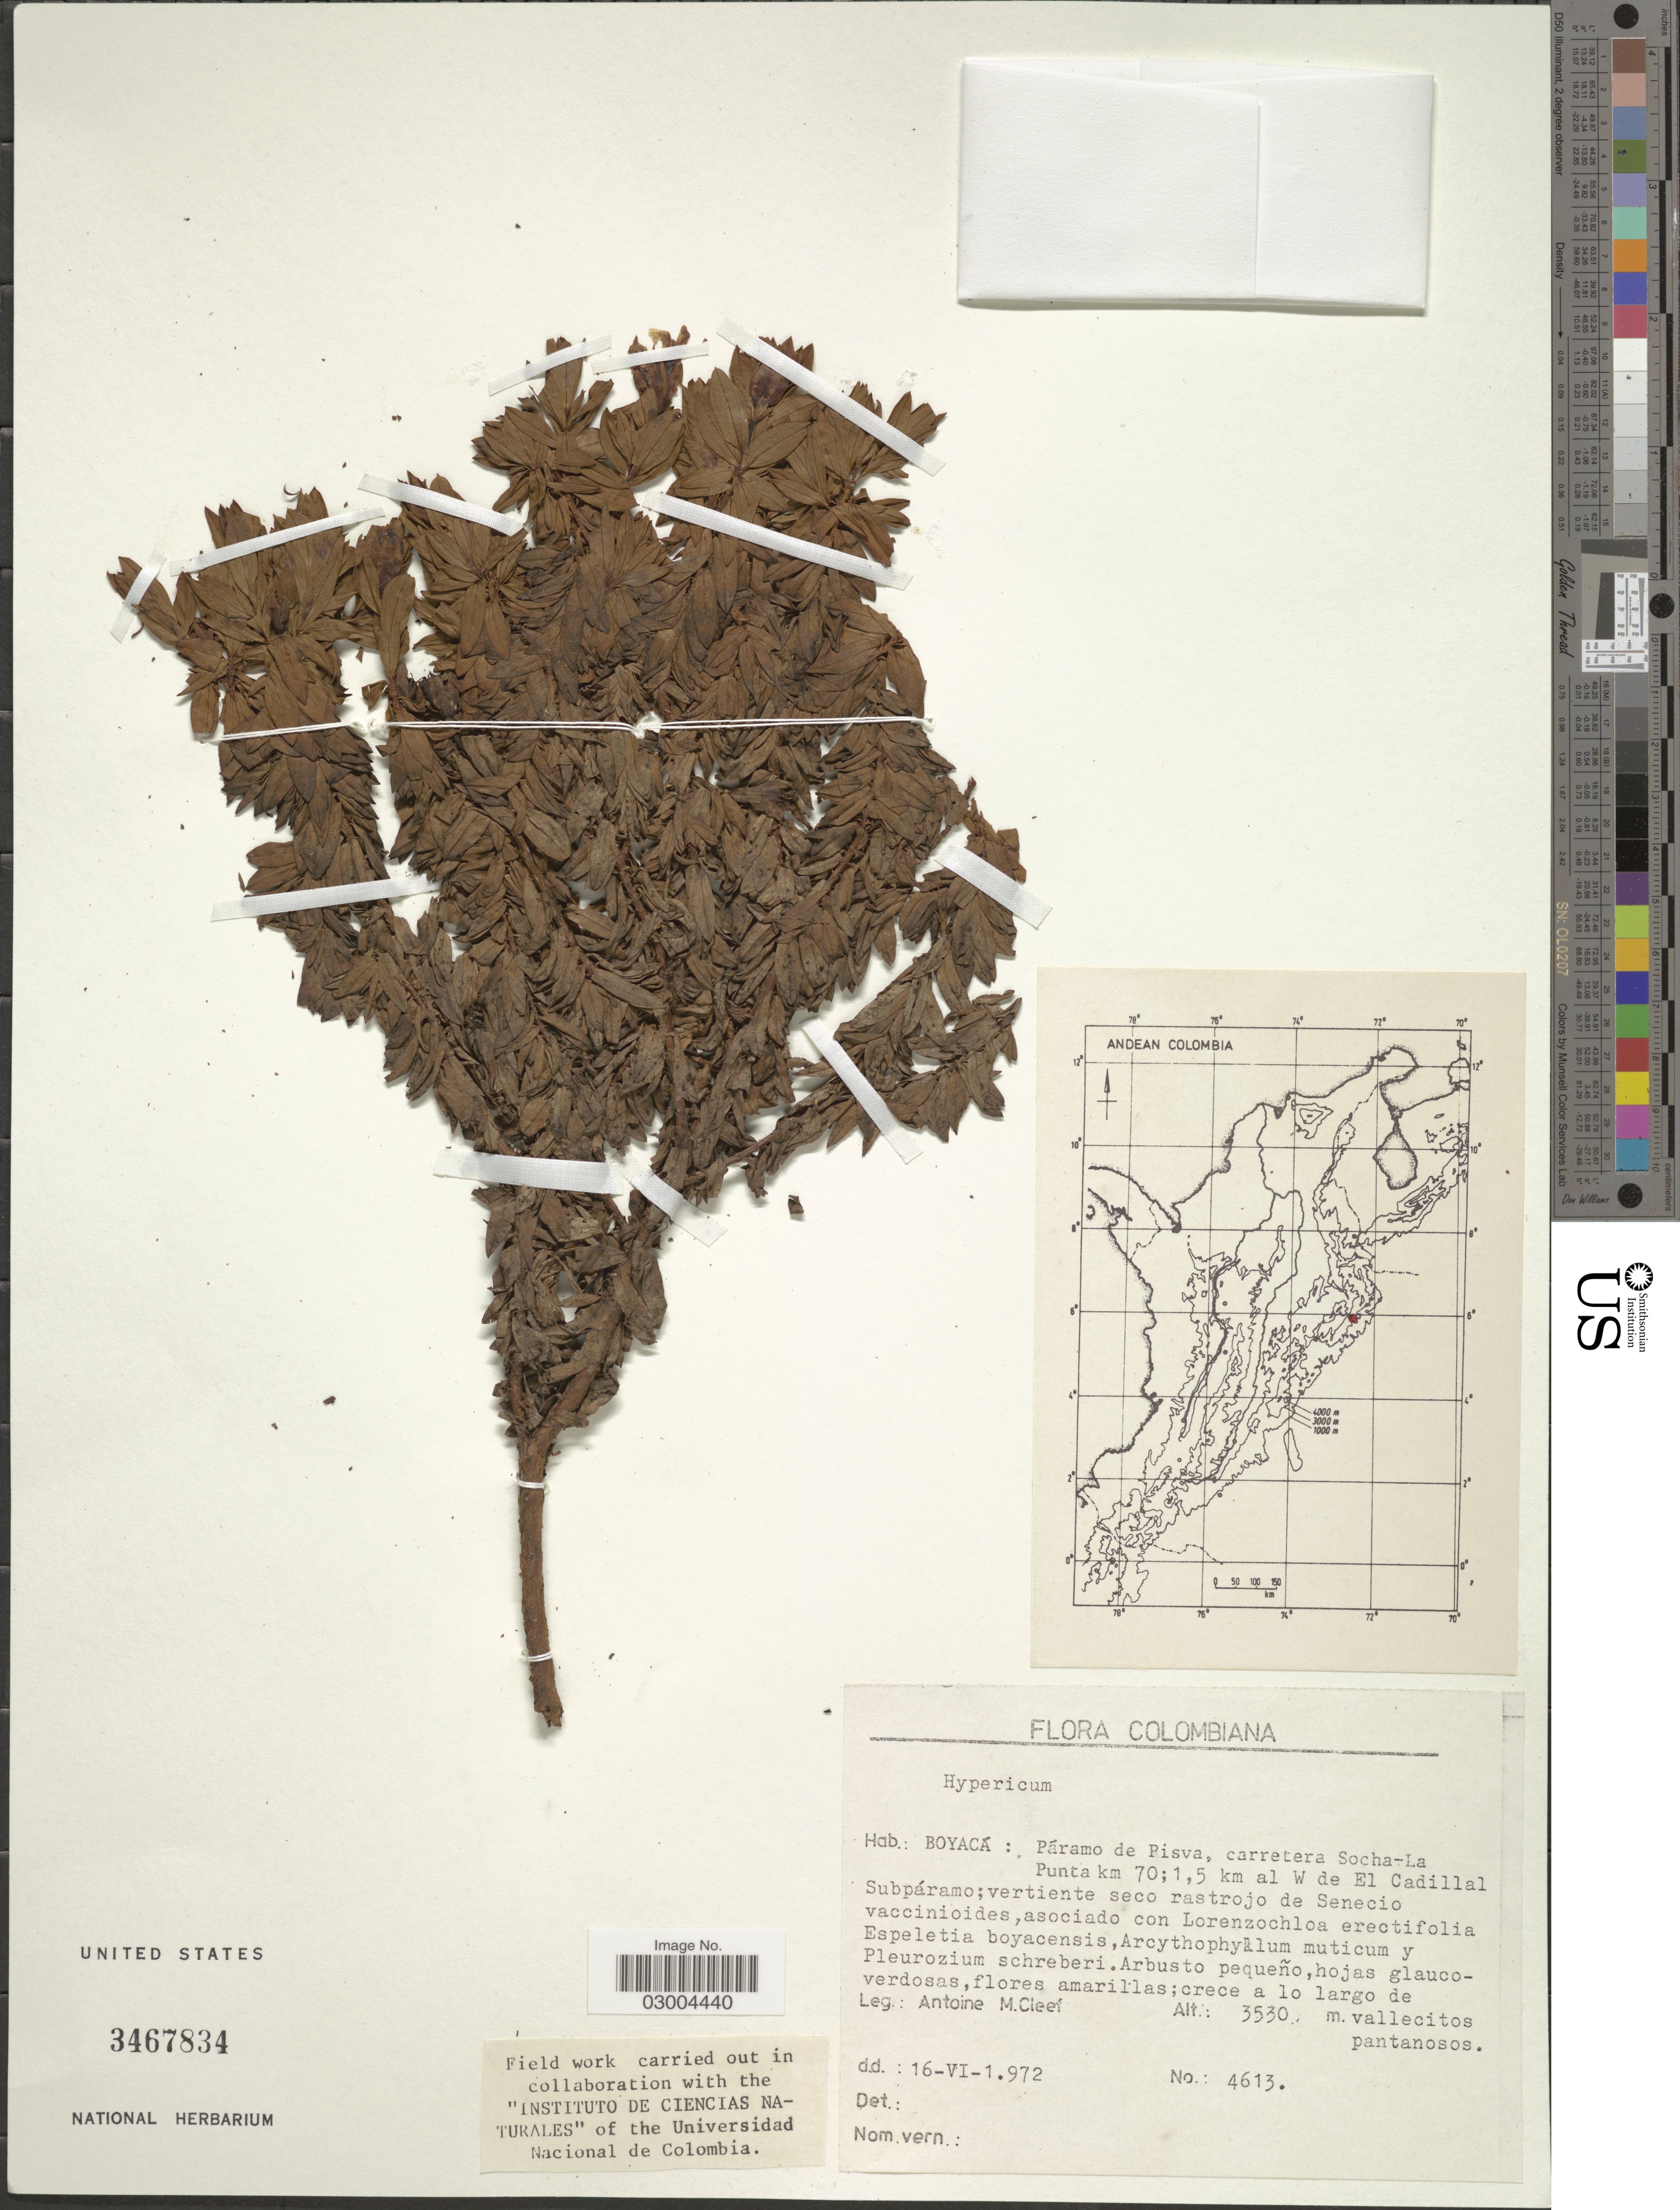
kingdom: Plantae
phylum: Tracheophyta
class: Magnoliopsida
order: Malpighiales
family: Hypericaceae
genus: Hypericum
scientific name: Hypericum sp.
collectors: A. M. Cleef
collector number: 4613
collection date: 1972-06-16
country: Colombia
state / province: Boyacá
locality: Páramo de Pisva, carretera Socha-La Punta km 70; 1.5 km al W de El Cadillal Subpáramo.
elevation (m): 3530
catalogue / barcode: US 3467834